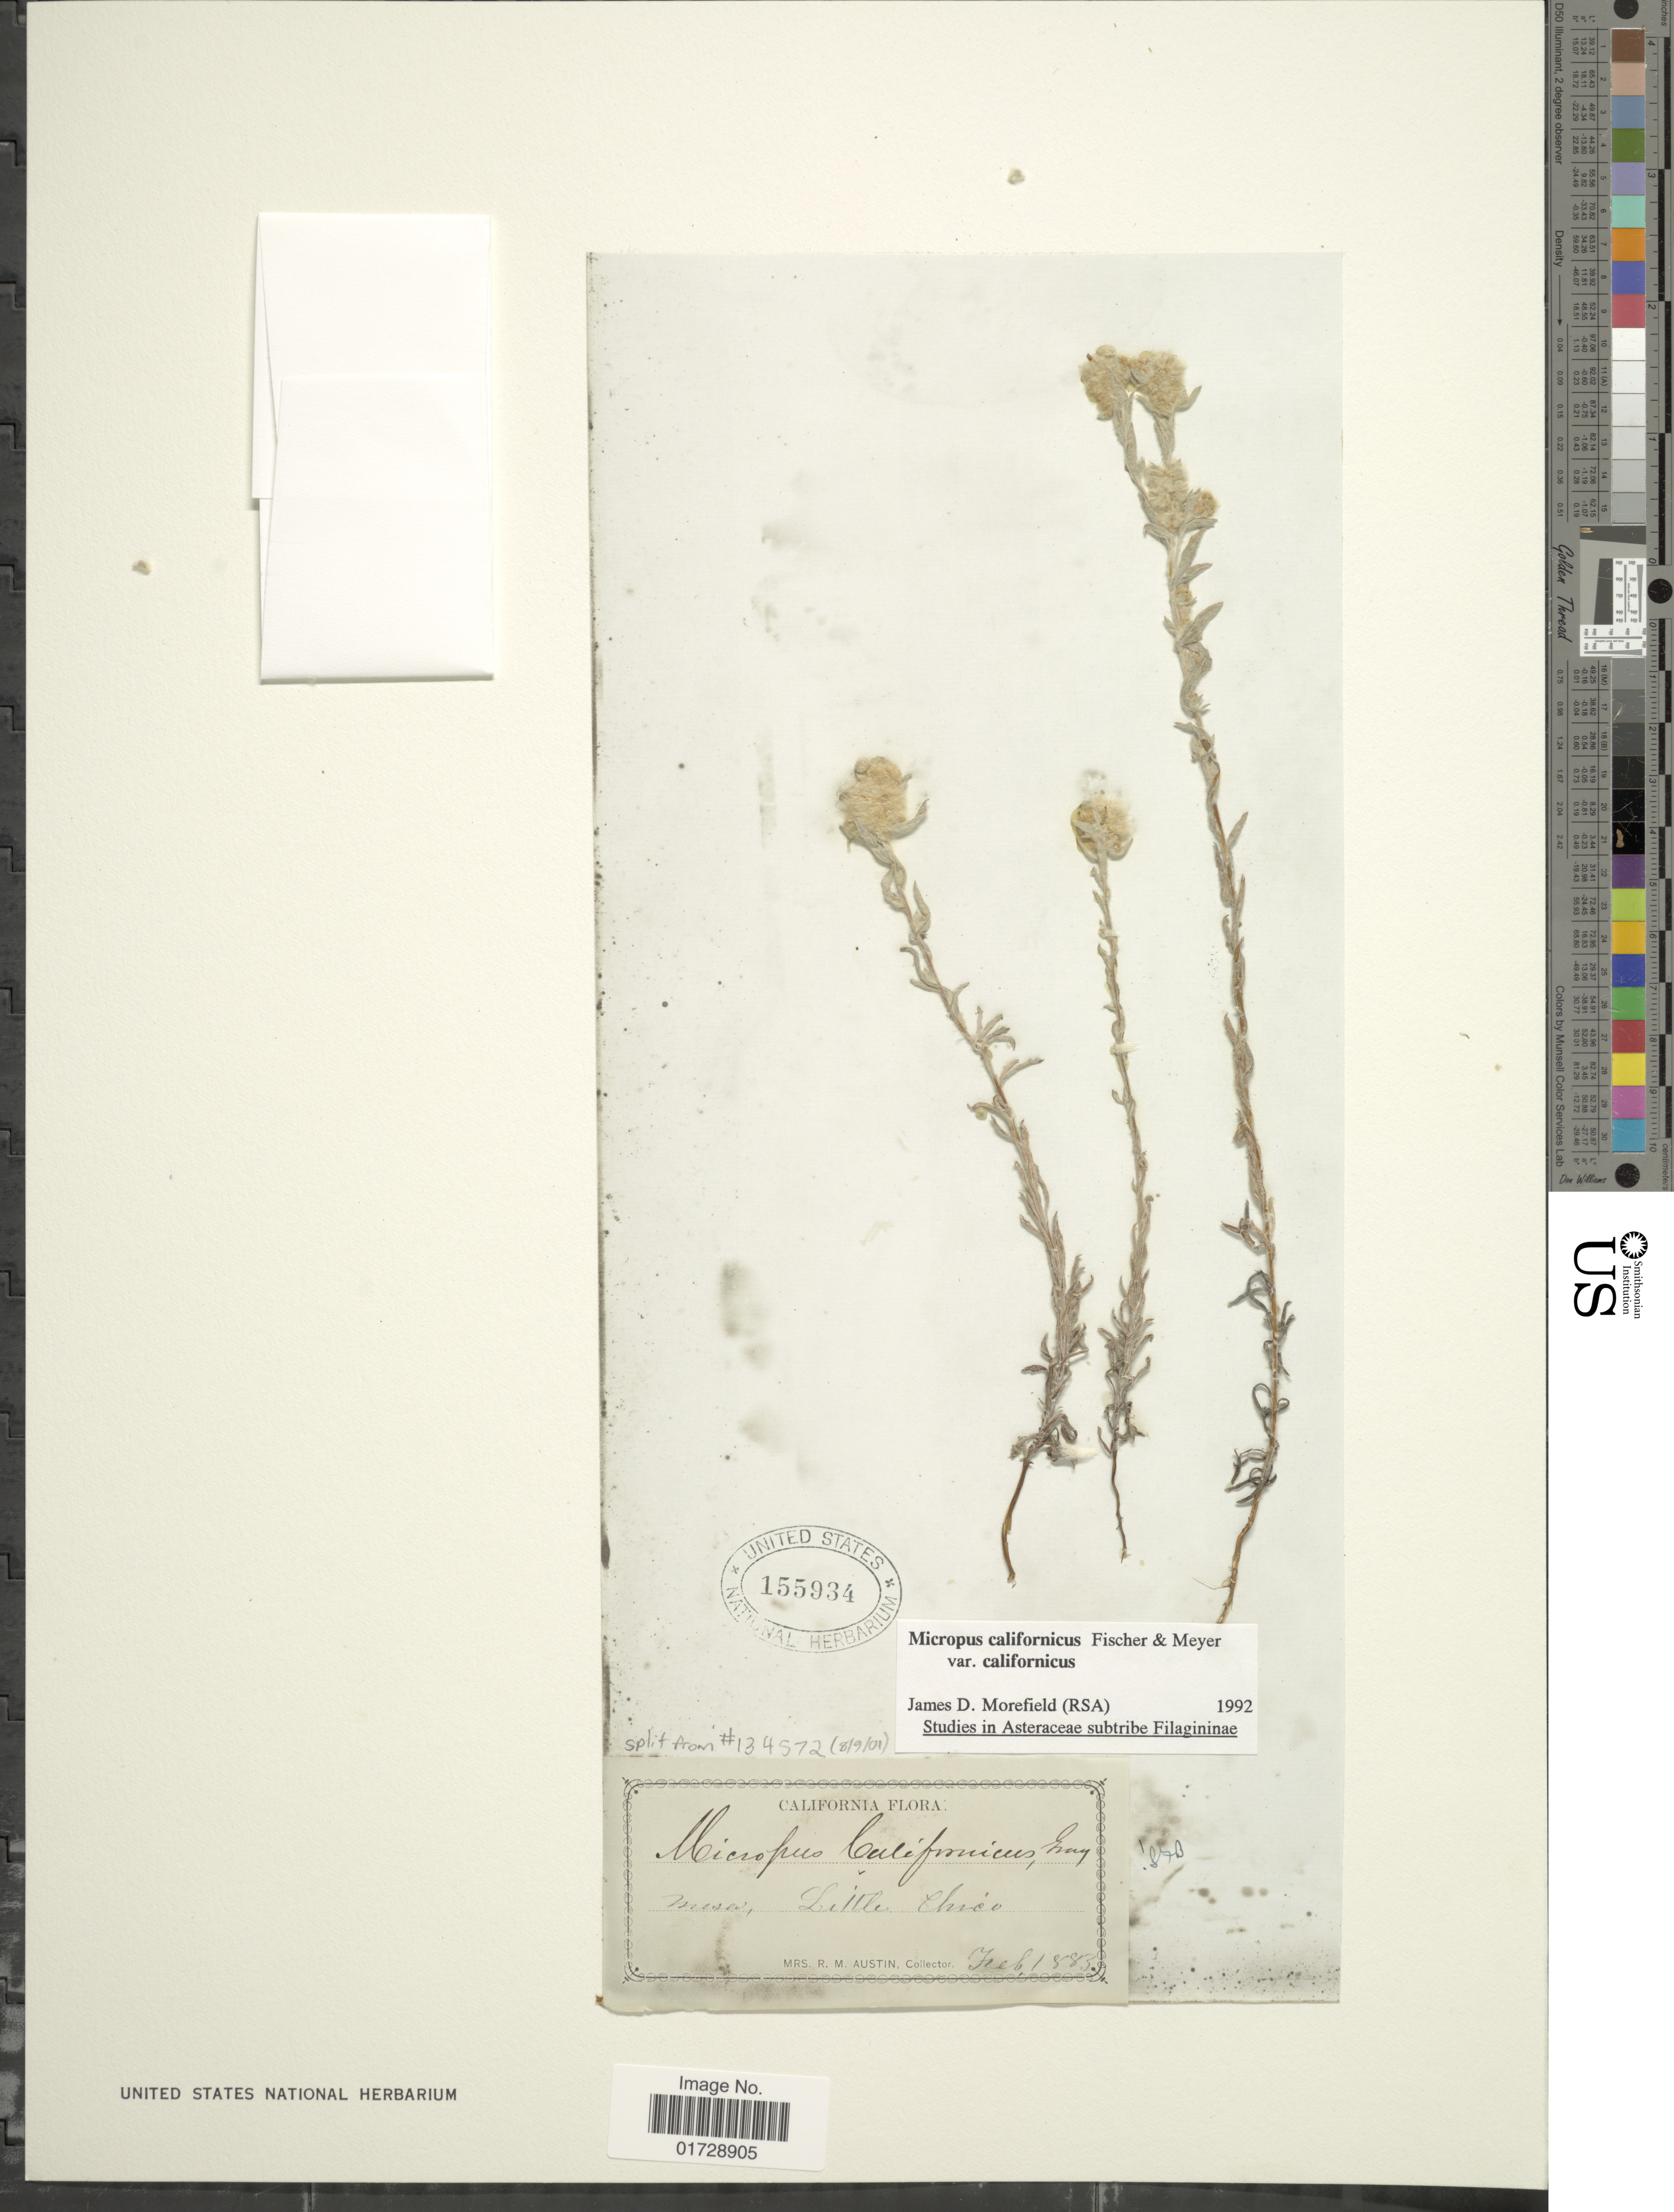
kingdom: Plantae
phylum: Tracheophyta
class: Magnoliopsida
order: Asterales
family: Asteraceae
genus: Micropus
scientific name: Micropus californicus var. californicus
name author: Fisch. & C.A. Mey.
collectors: R. Austin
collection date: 1883-02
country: United States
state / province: California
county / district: Butte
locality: Mesos, Little Chico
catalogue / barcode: US 155934